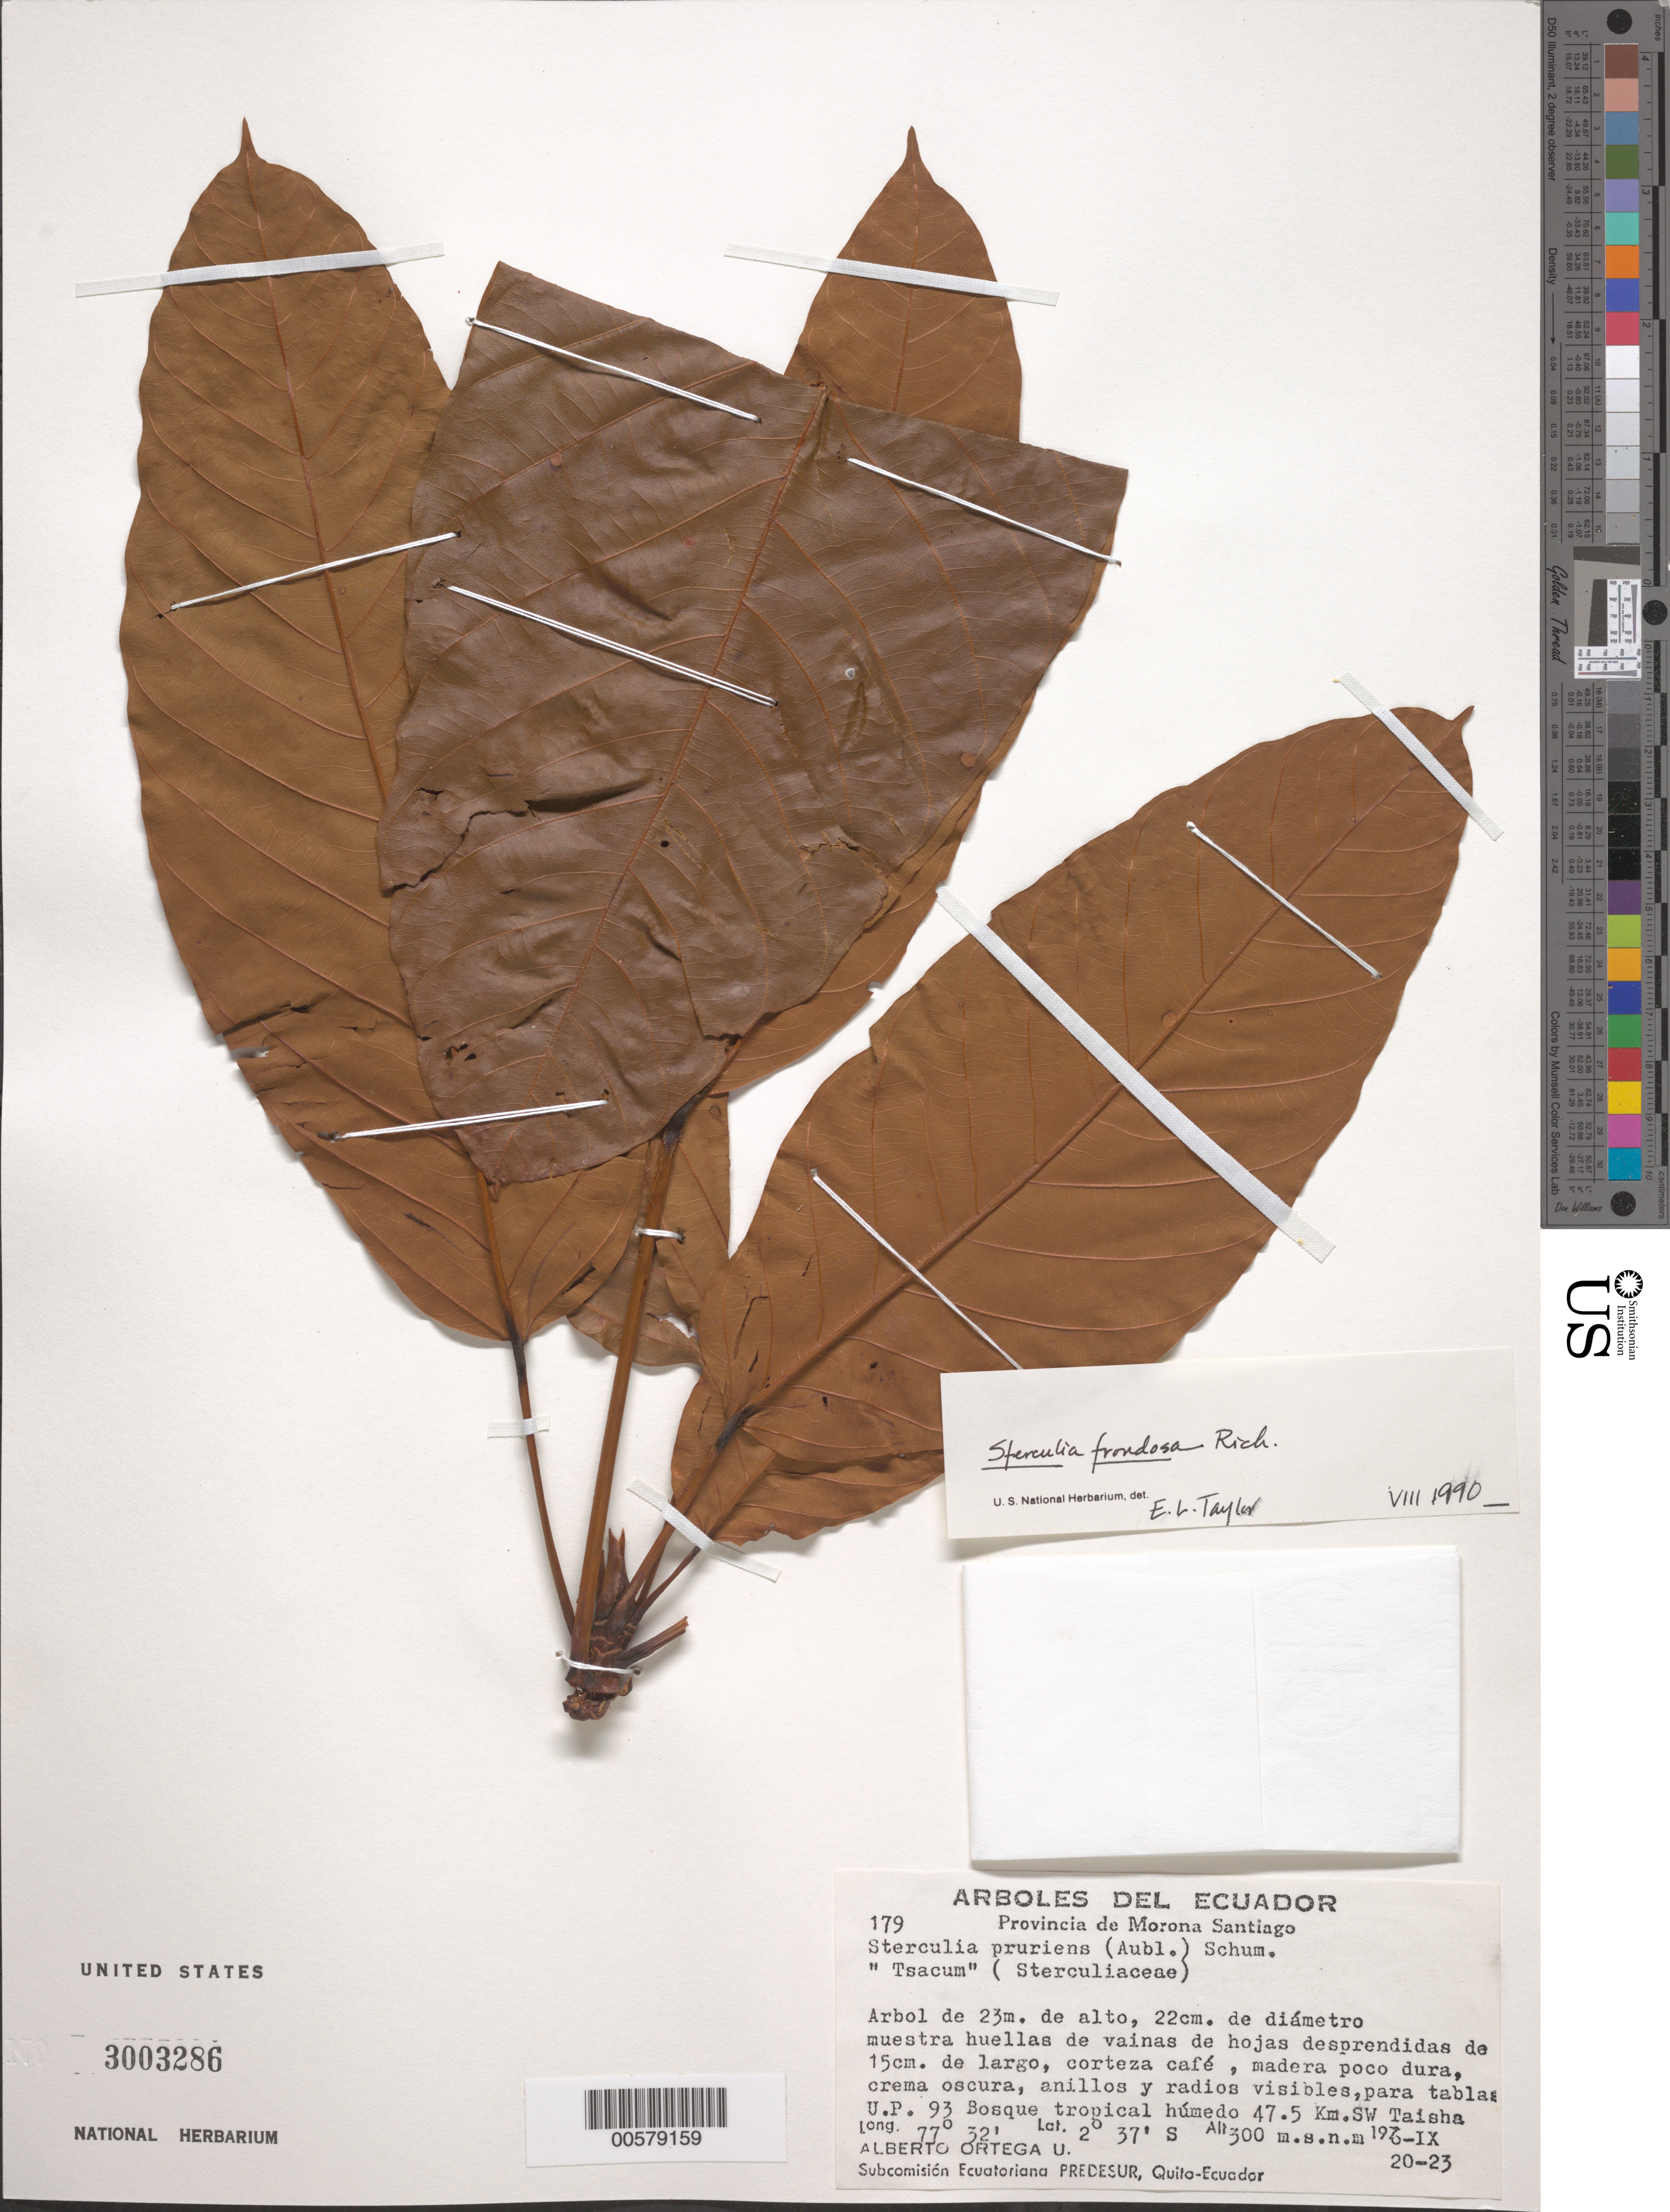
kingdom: Plantae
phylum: Tracheophyta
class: Magnoliopsida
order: Malvales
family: Malvaceae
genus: Sterculia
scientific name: Sterculia frondosa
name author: Rich.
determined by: Taylor, E. L.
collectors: A. T. Ortega U.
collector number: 179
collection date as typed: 20 Sep 1976 to 23 Sep 1976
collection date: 1976-09-20/1976-09-23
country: Ecuador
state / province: Morona-Santiago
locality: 47.5 km SW Taisha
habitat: Bosque tropical húmedo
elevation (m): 300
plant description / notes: Common name: Tsacum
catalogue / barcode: US 3003286